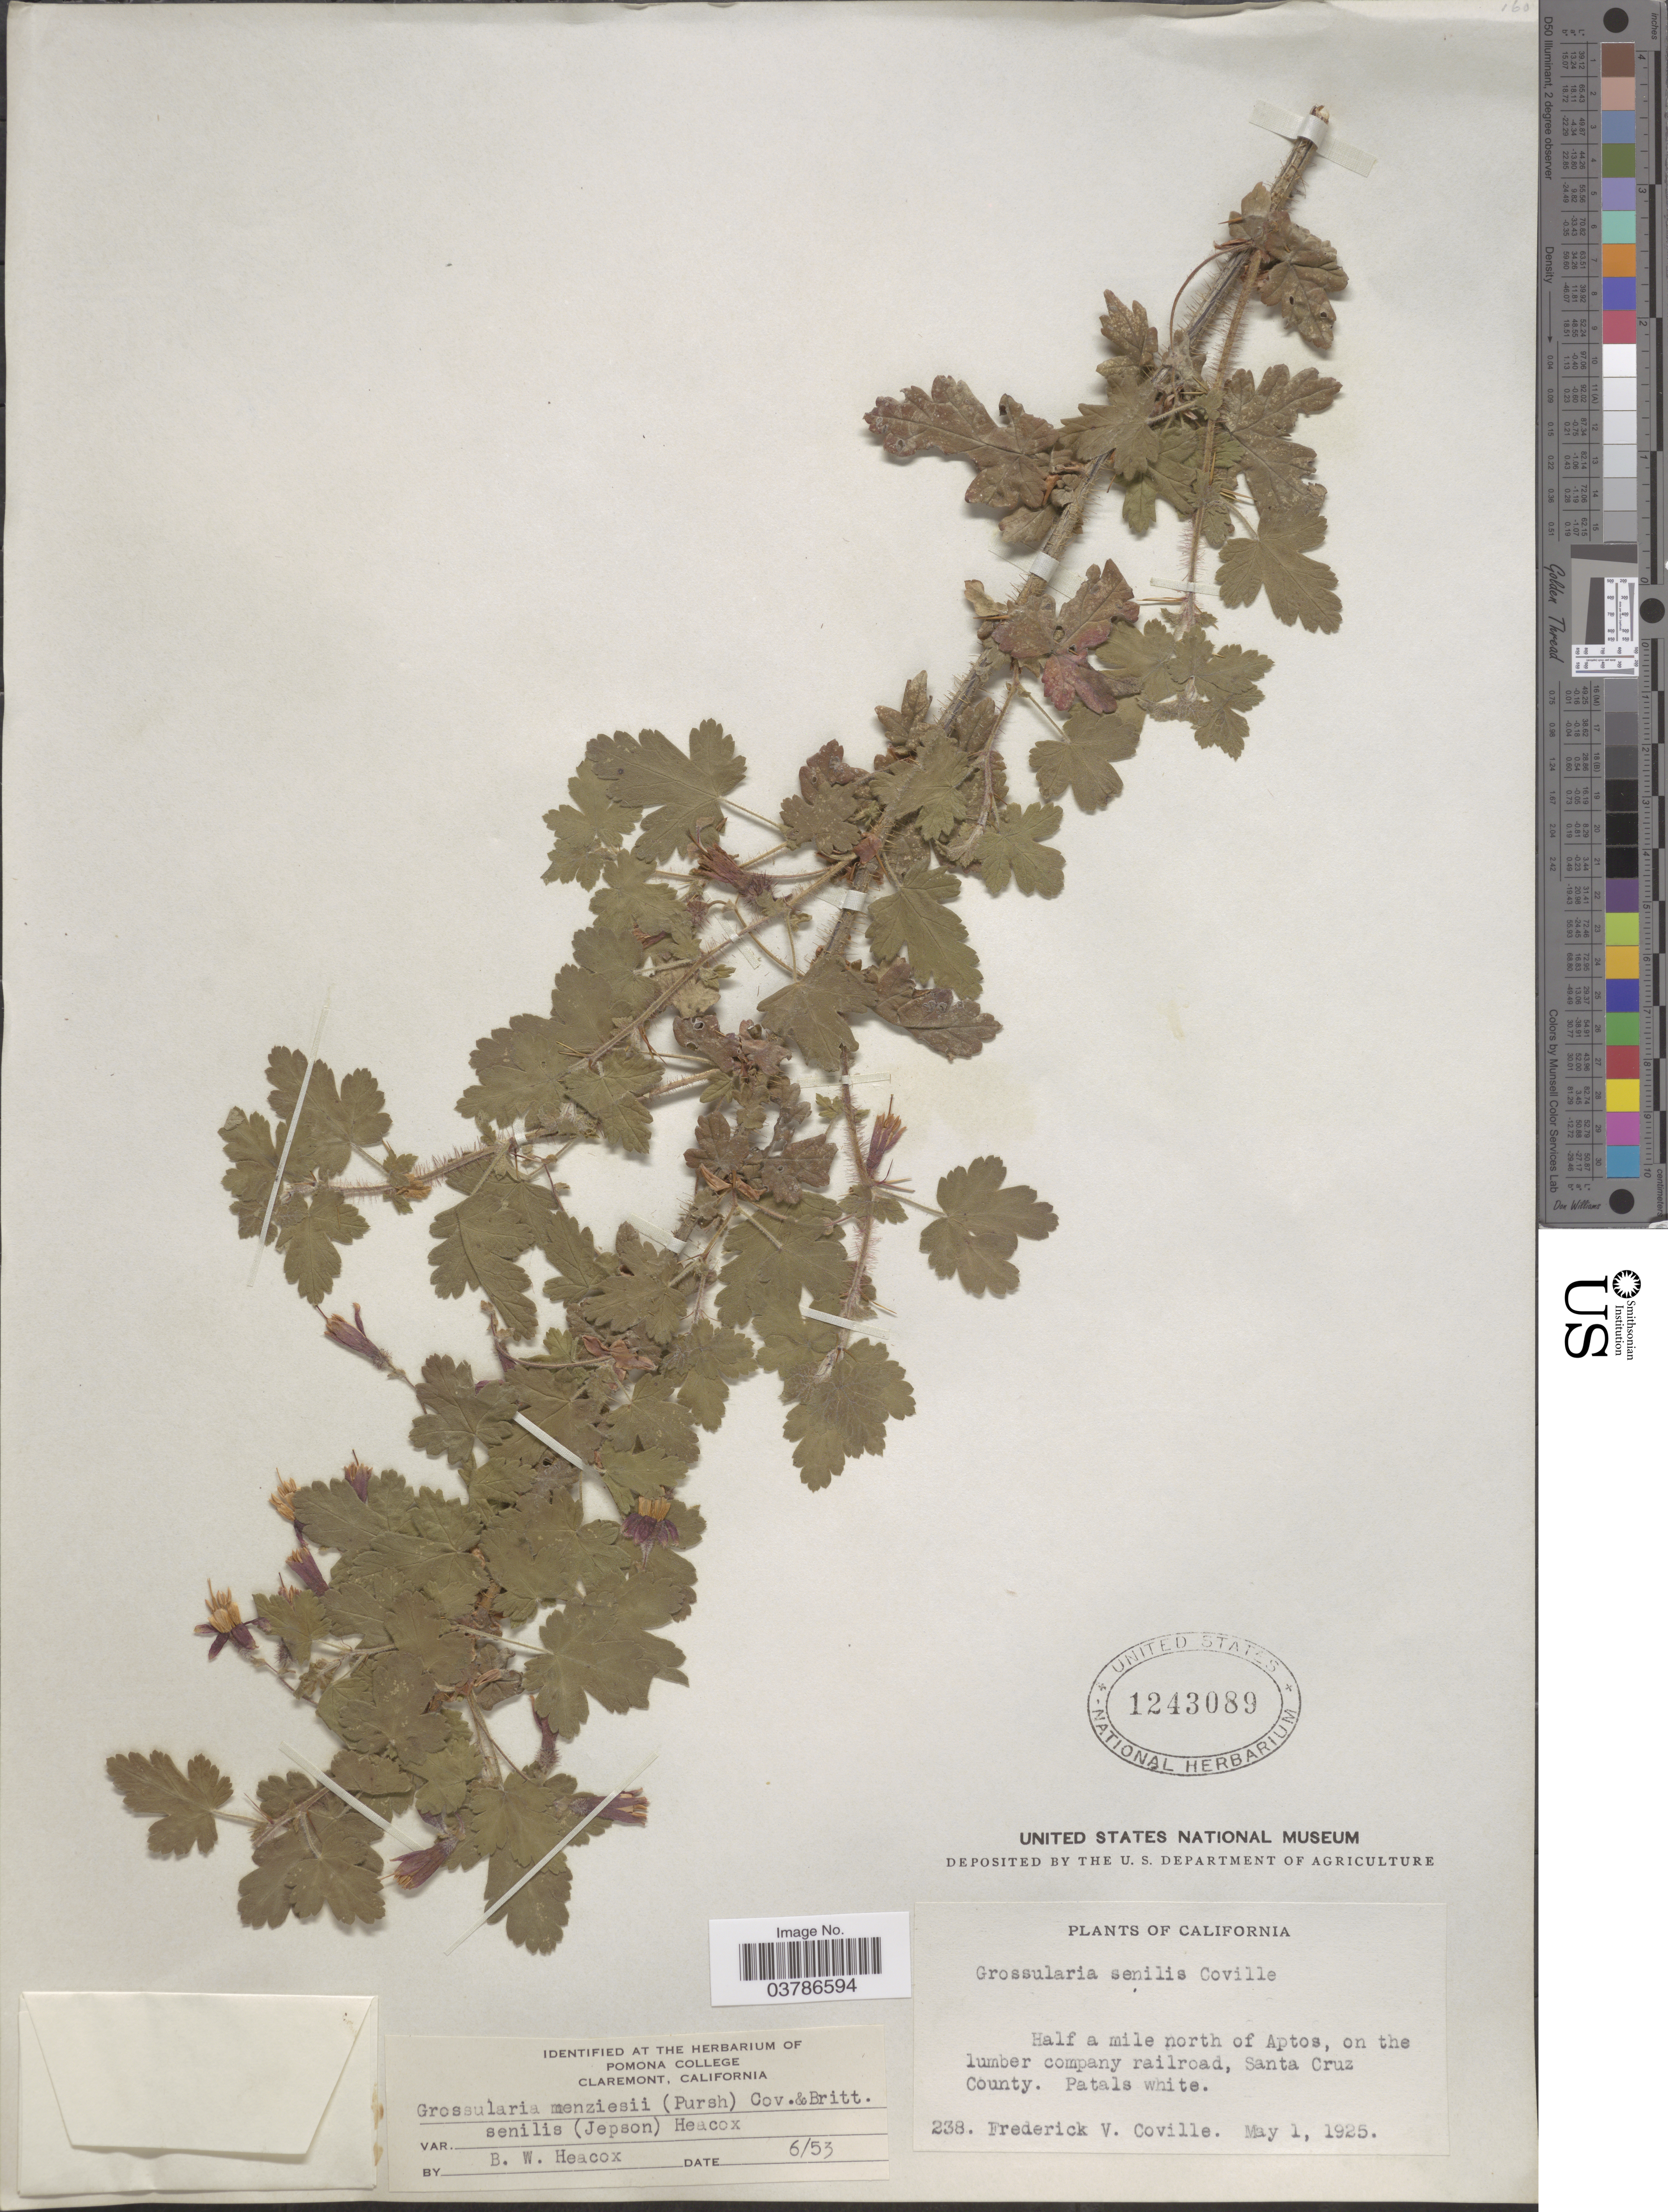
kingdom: Plantae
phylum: Tracheophyta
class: Magnoliopsida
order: Saxifragales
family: Grossulariaceae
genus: Ribes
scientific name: Ribes menziesii var. senile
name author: (Coville) Jeps.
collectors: F. V. Coville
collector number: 238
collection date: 1925-05-01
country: United States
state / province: California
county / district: Santa Cruz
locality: Half a mile north of Aptos, on the lumber company railroad, Santa Cruz County.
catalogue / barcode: US 1243089